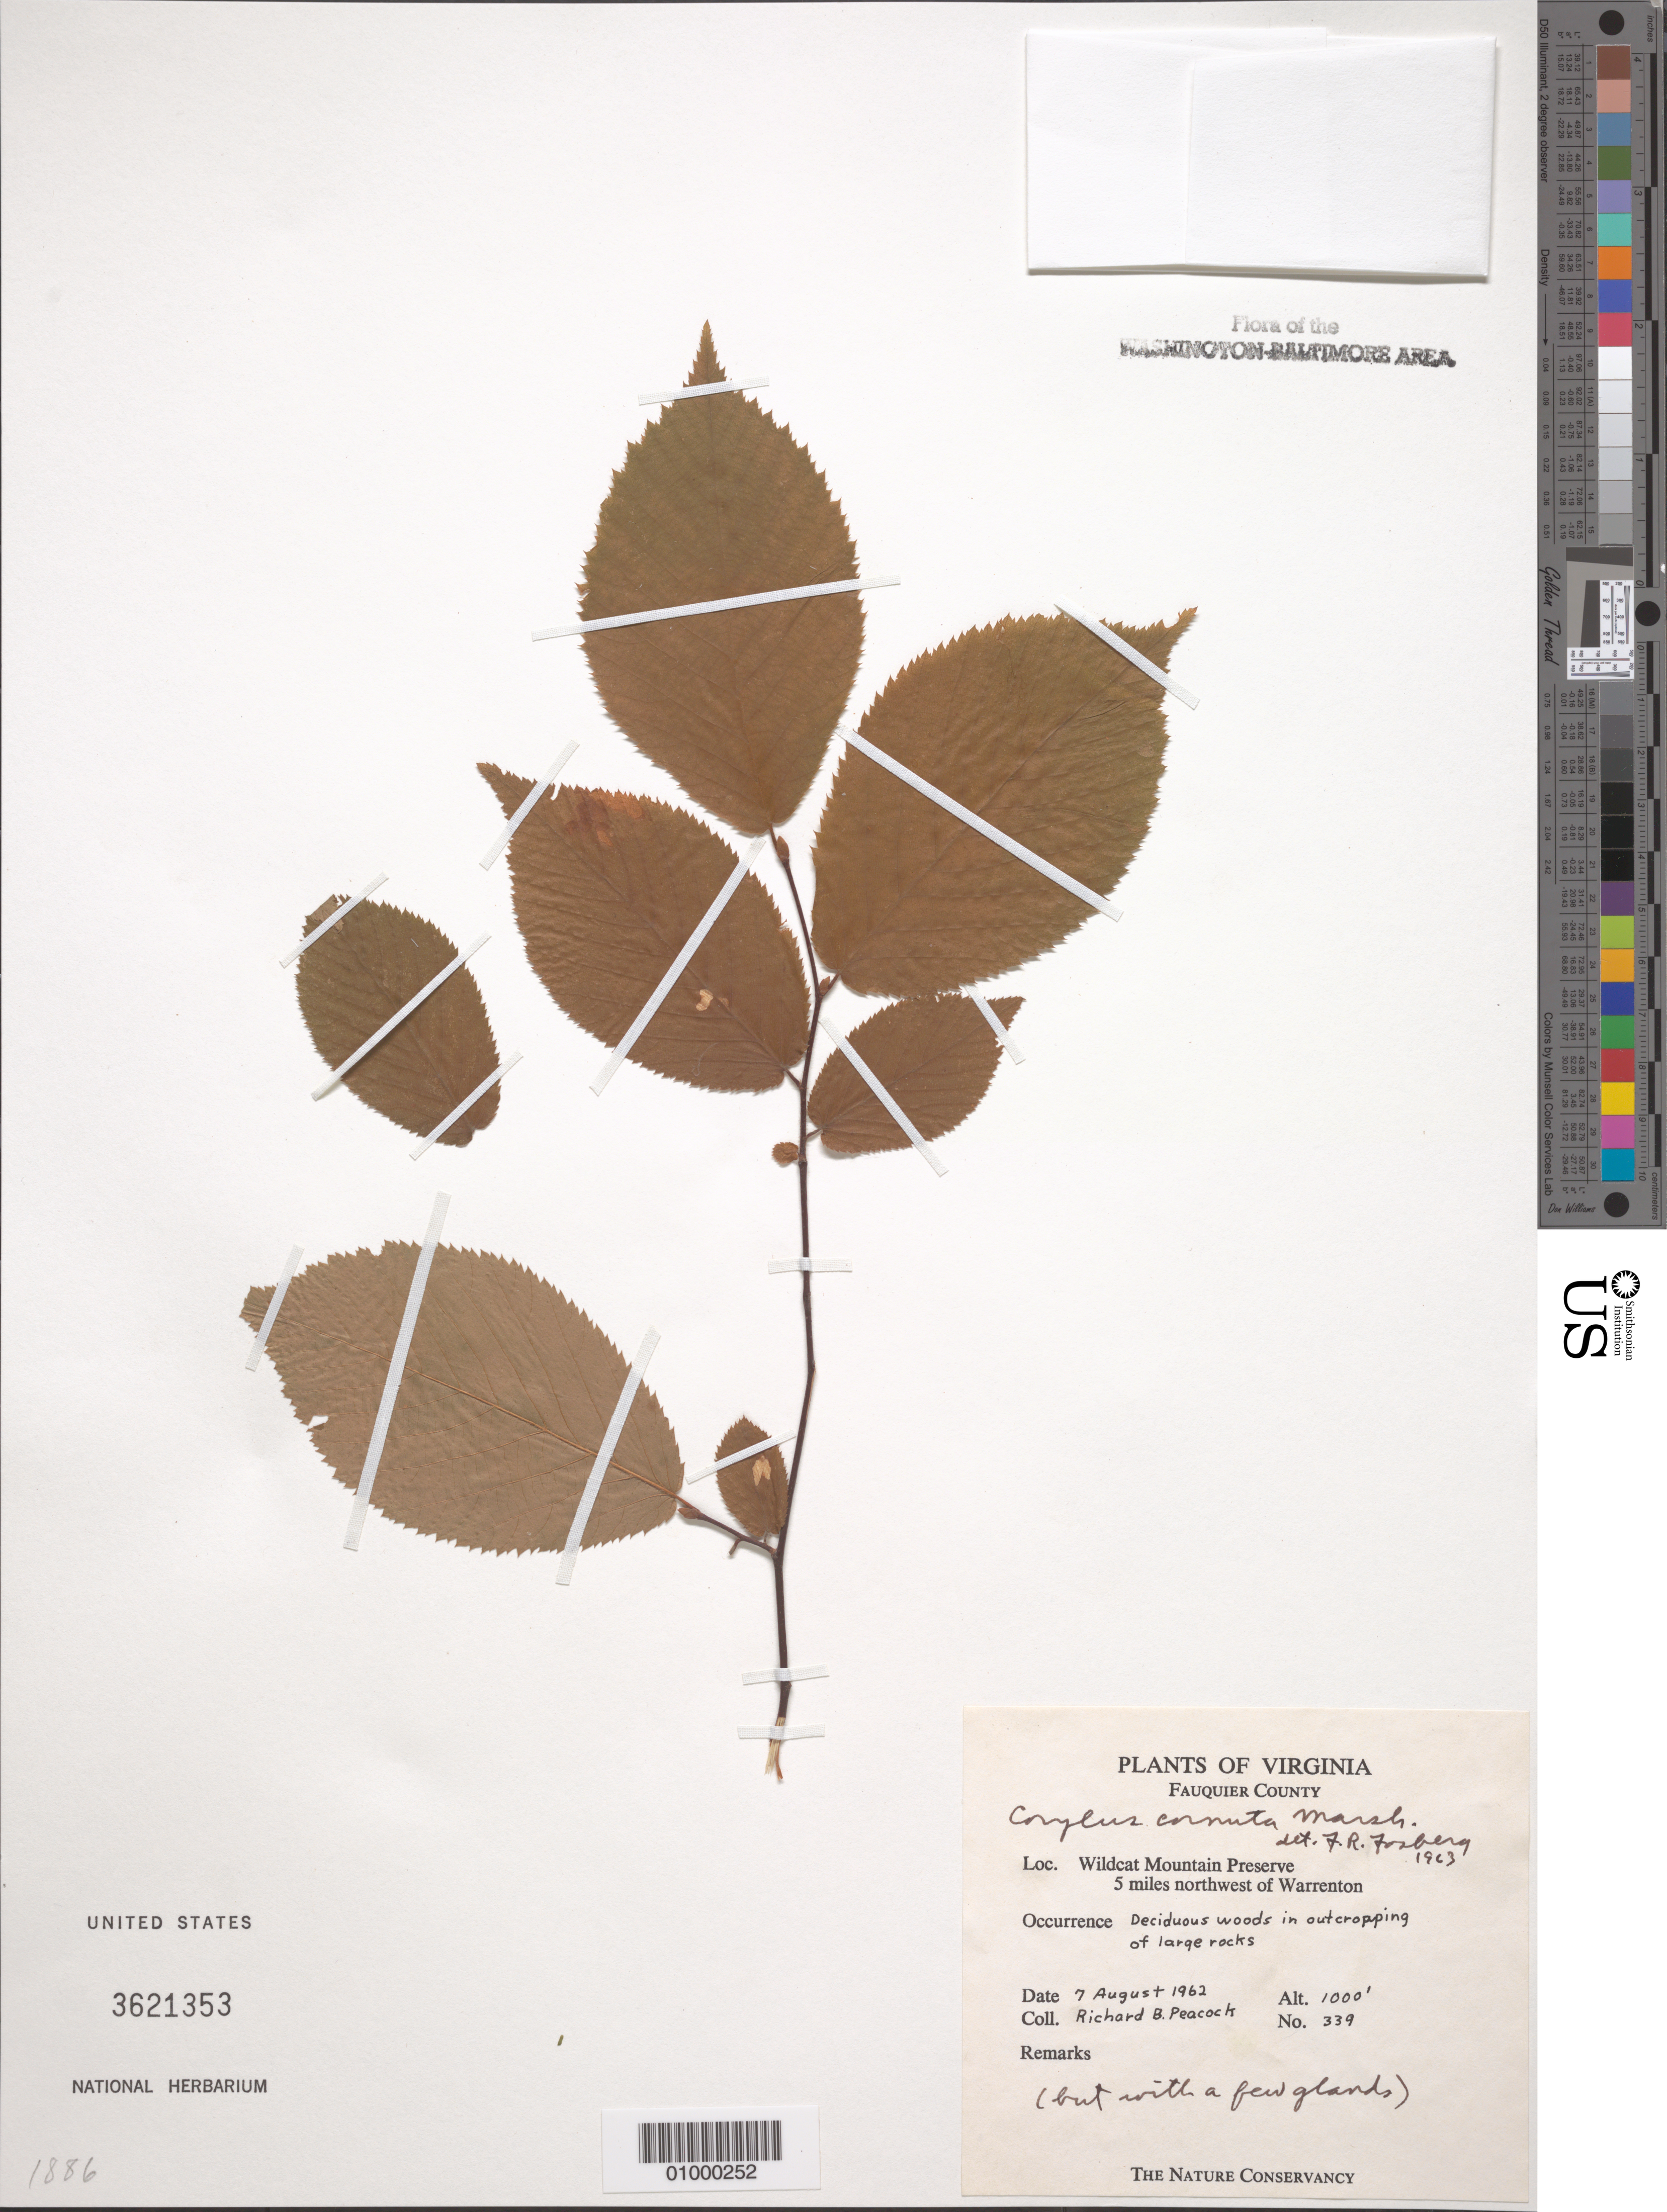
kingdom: Plantae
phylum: Tracheophyta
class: Magnoliopsida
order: Fagales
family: Betulaceae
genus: Corylus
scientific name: Corylus cornuta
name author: Marshall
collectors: R. Peacock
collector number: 339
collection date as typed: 07 Aug 1962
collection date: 1962-08-07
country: United States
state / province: Virginia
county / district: Fauquier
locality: Wildcat mountain Preserve, 5 miles northwest of Warrenton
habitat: deciduous woods in outcropping of large rocks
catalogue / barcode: US 3621353